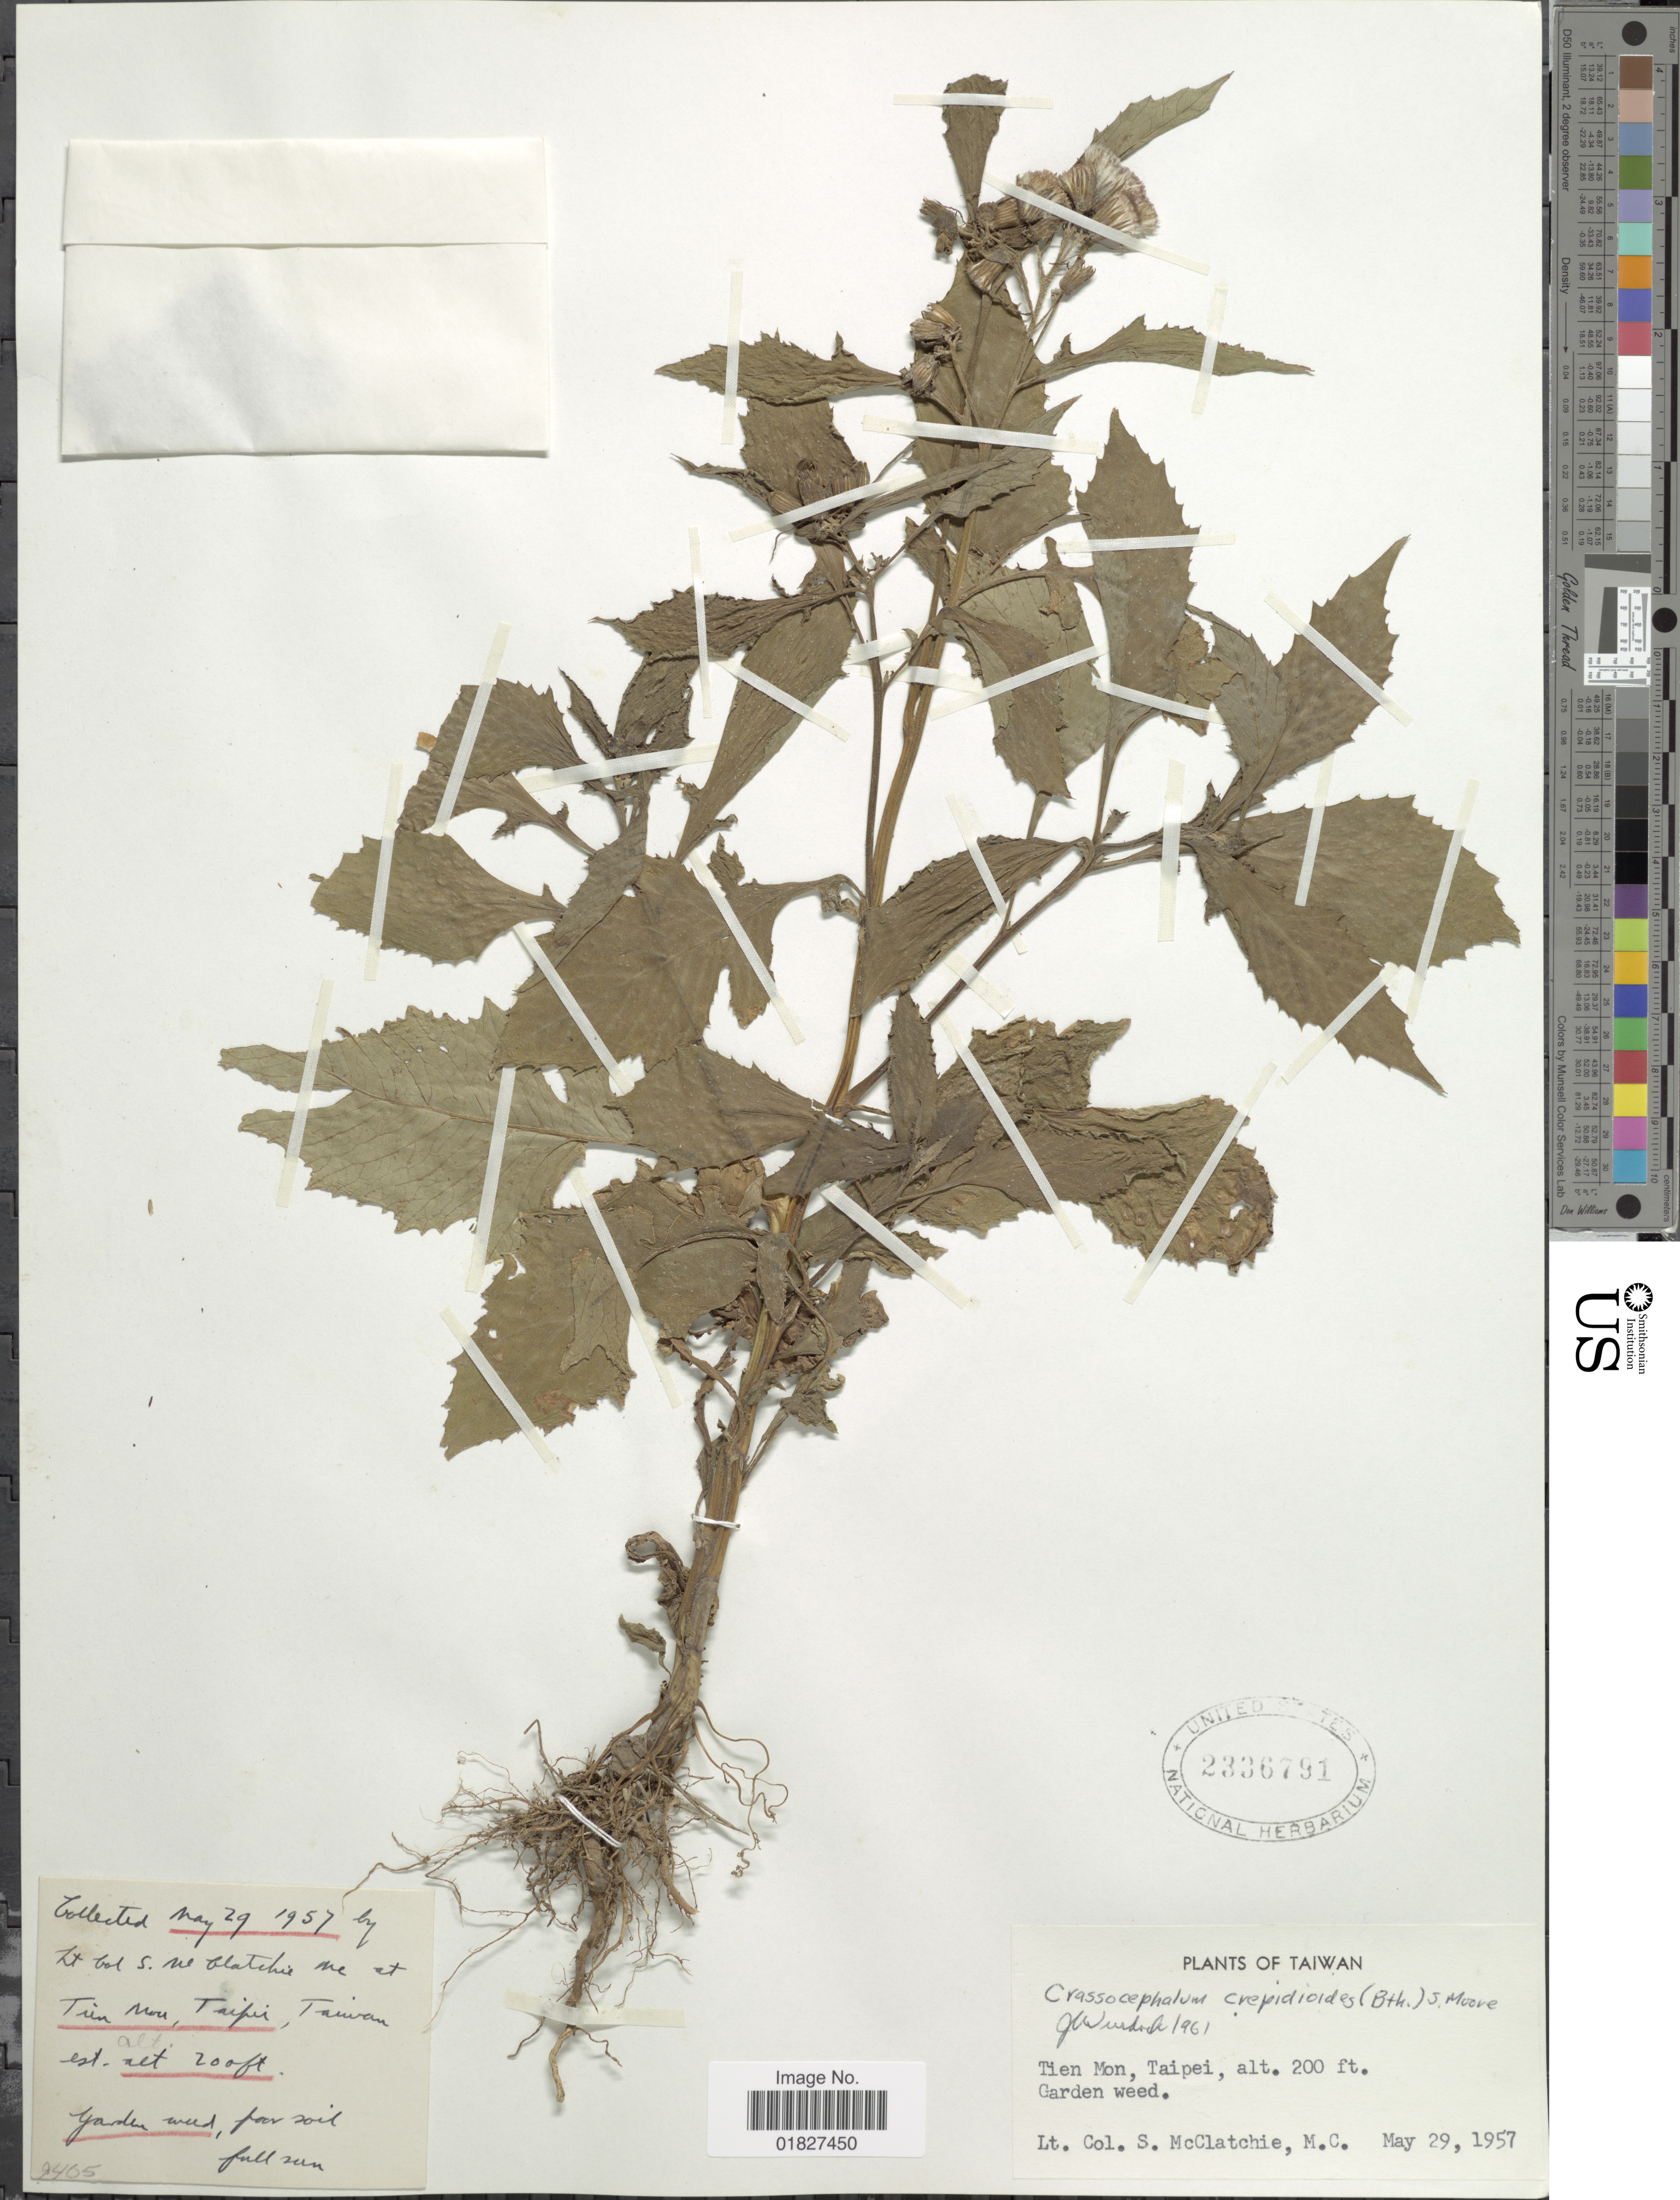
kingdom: Plantae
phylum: Tracheophyta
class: Magnoliopsida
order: Asterales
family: Asteraceae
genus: Crassocephalum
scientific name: Crassocephalum crepidioides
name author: (Benth.) S. Moore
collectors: S. McClatchie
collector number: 2405*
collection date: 1957-05-29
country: Taiwan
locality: Tien Mon, Taipei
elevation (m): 61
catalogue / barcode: US 2336791